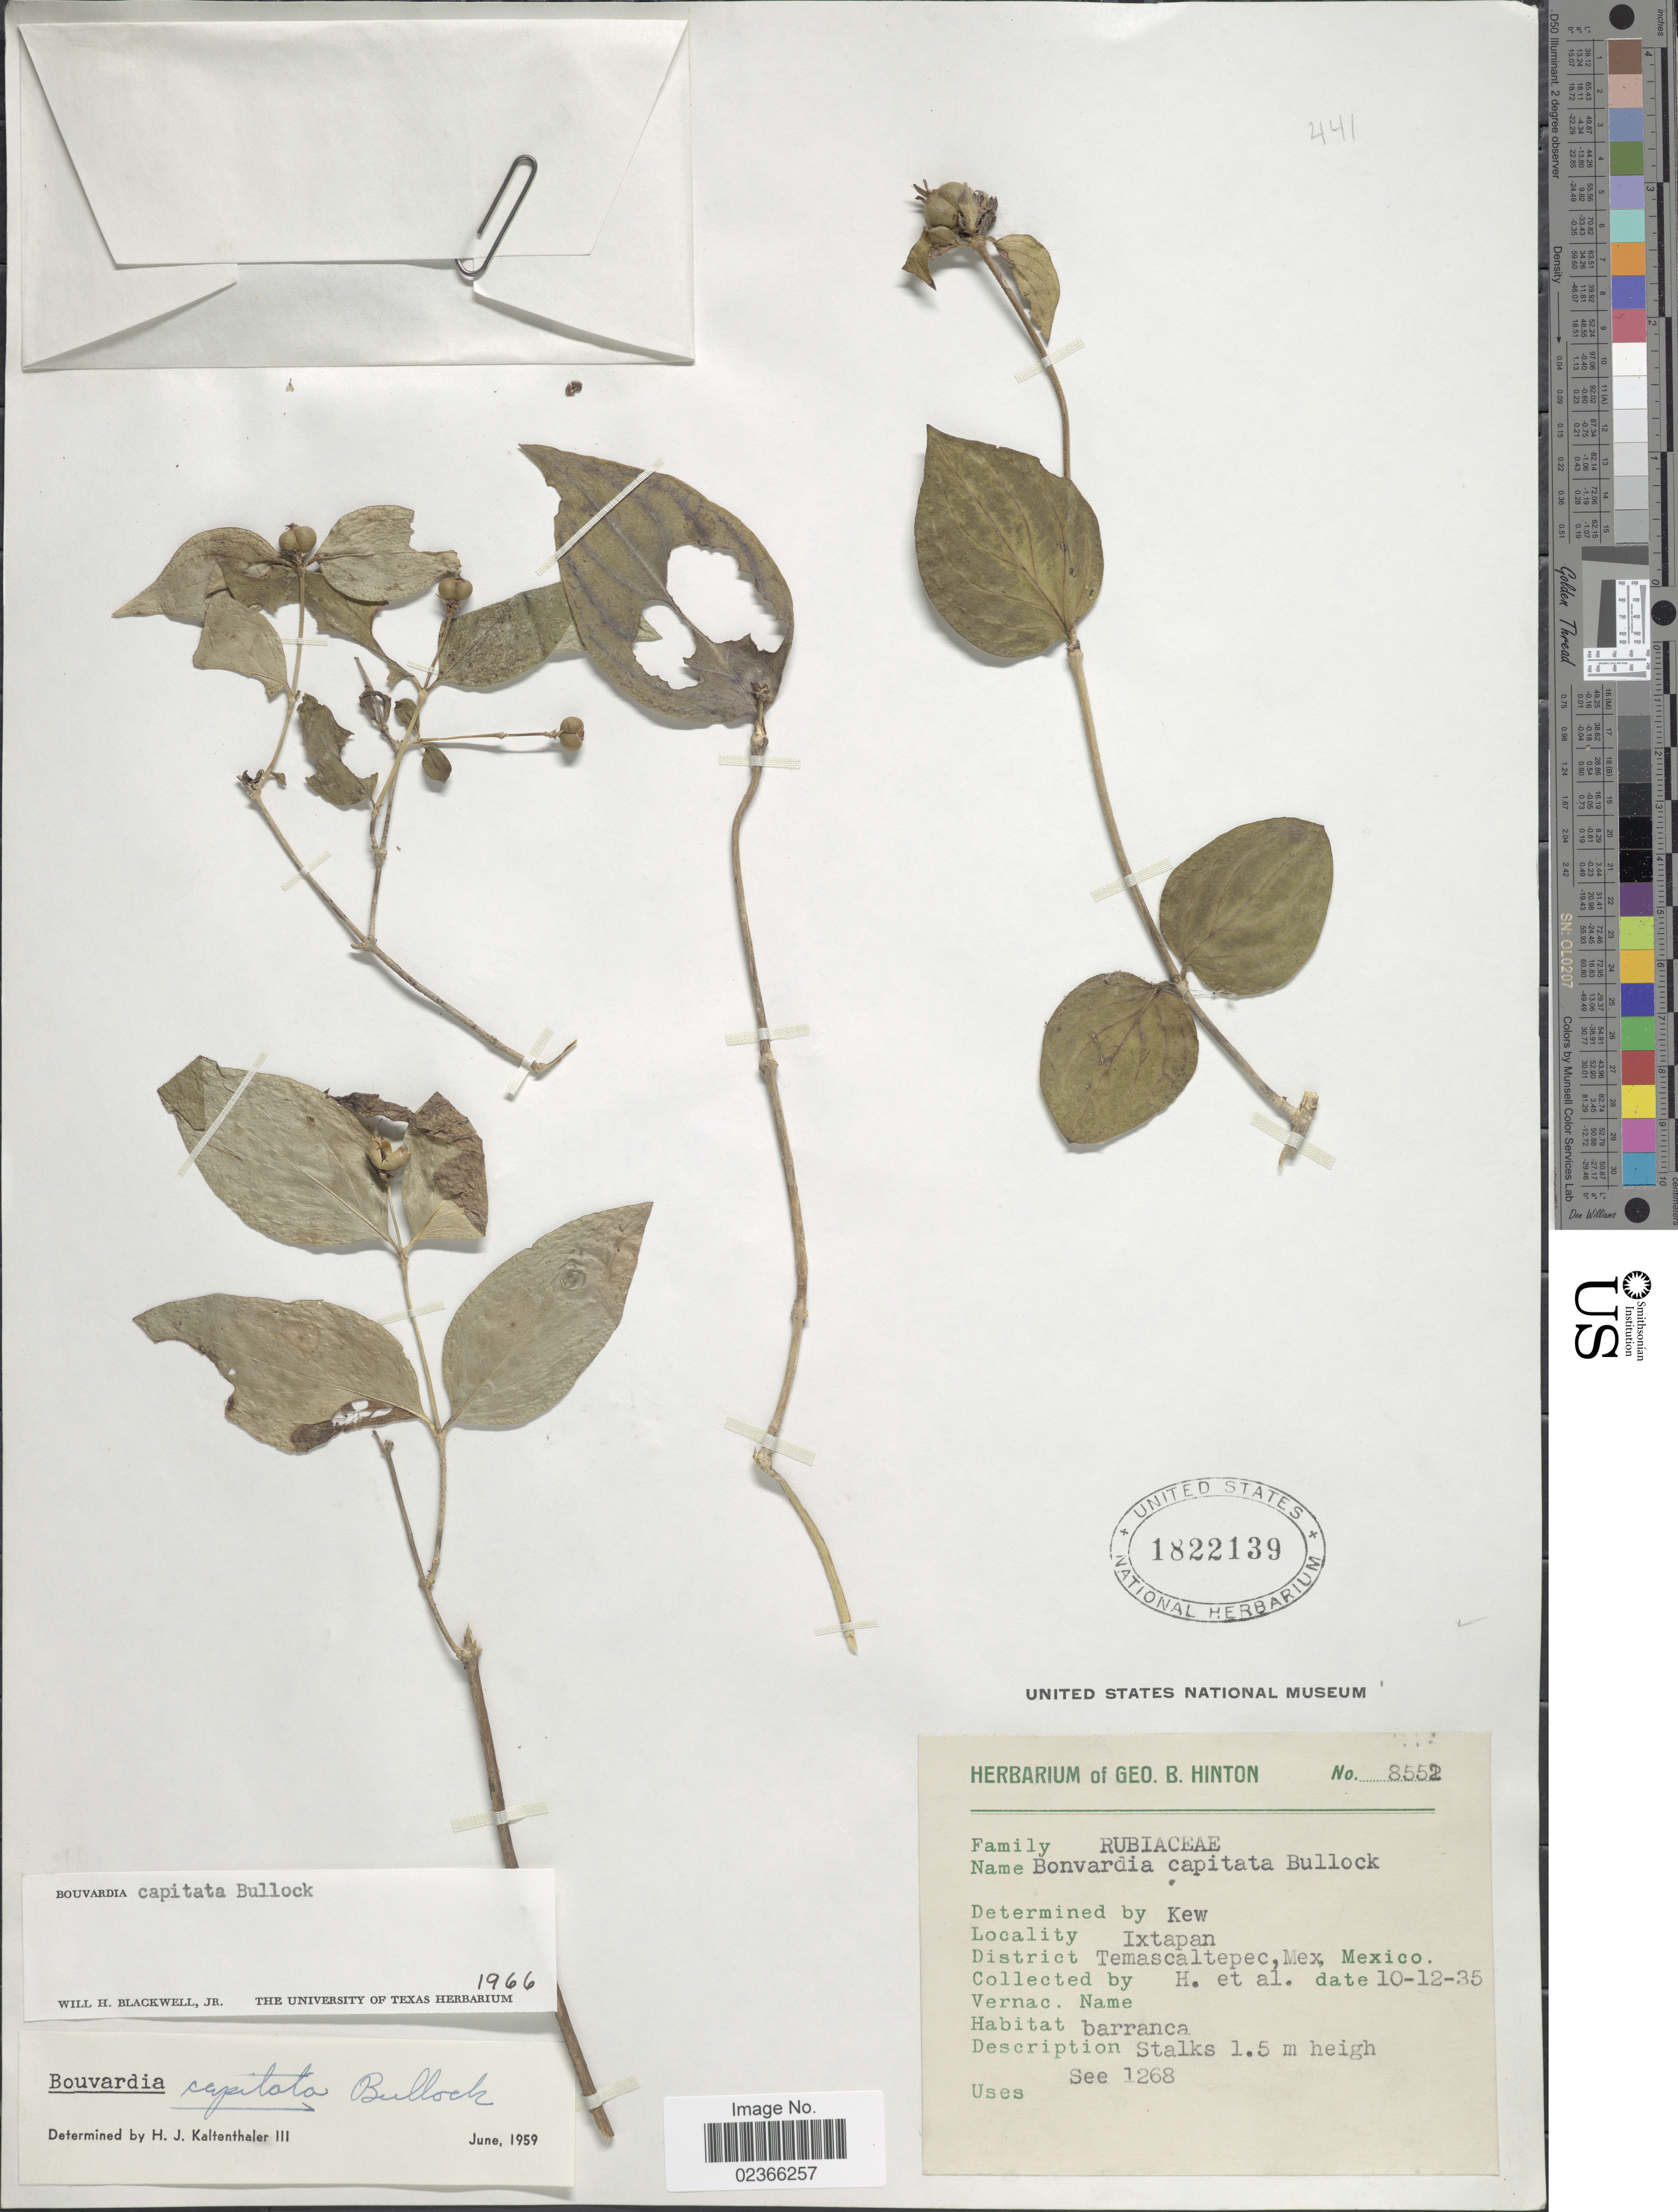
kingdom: Plantae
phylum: Tracheophyta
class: Magnoliopsida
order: Gentianales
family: Rubiaceae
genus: Bouvardia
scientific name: Bouvardia capitata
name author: Bullock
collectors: G. B. Hinton & et al.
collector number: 8552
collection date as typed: Transcribed d/m/y: 12/10/35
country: Mexico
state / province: México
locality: Ixtapan, Temascaltepec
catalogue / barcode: US 1822139